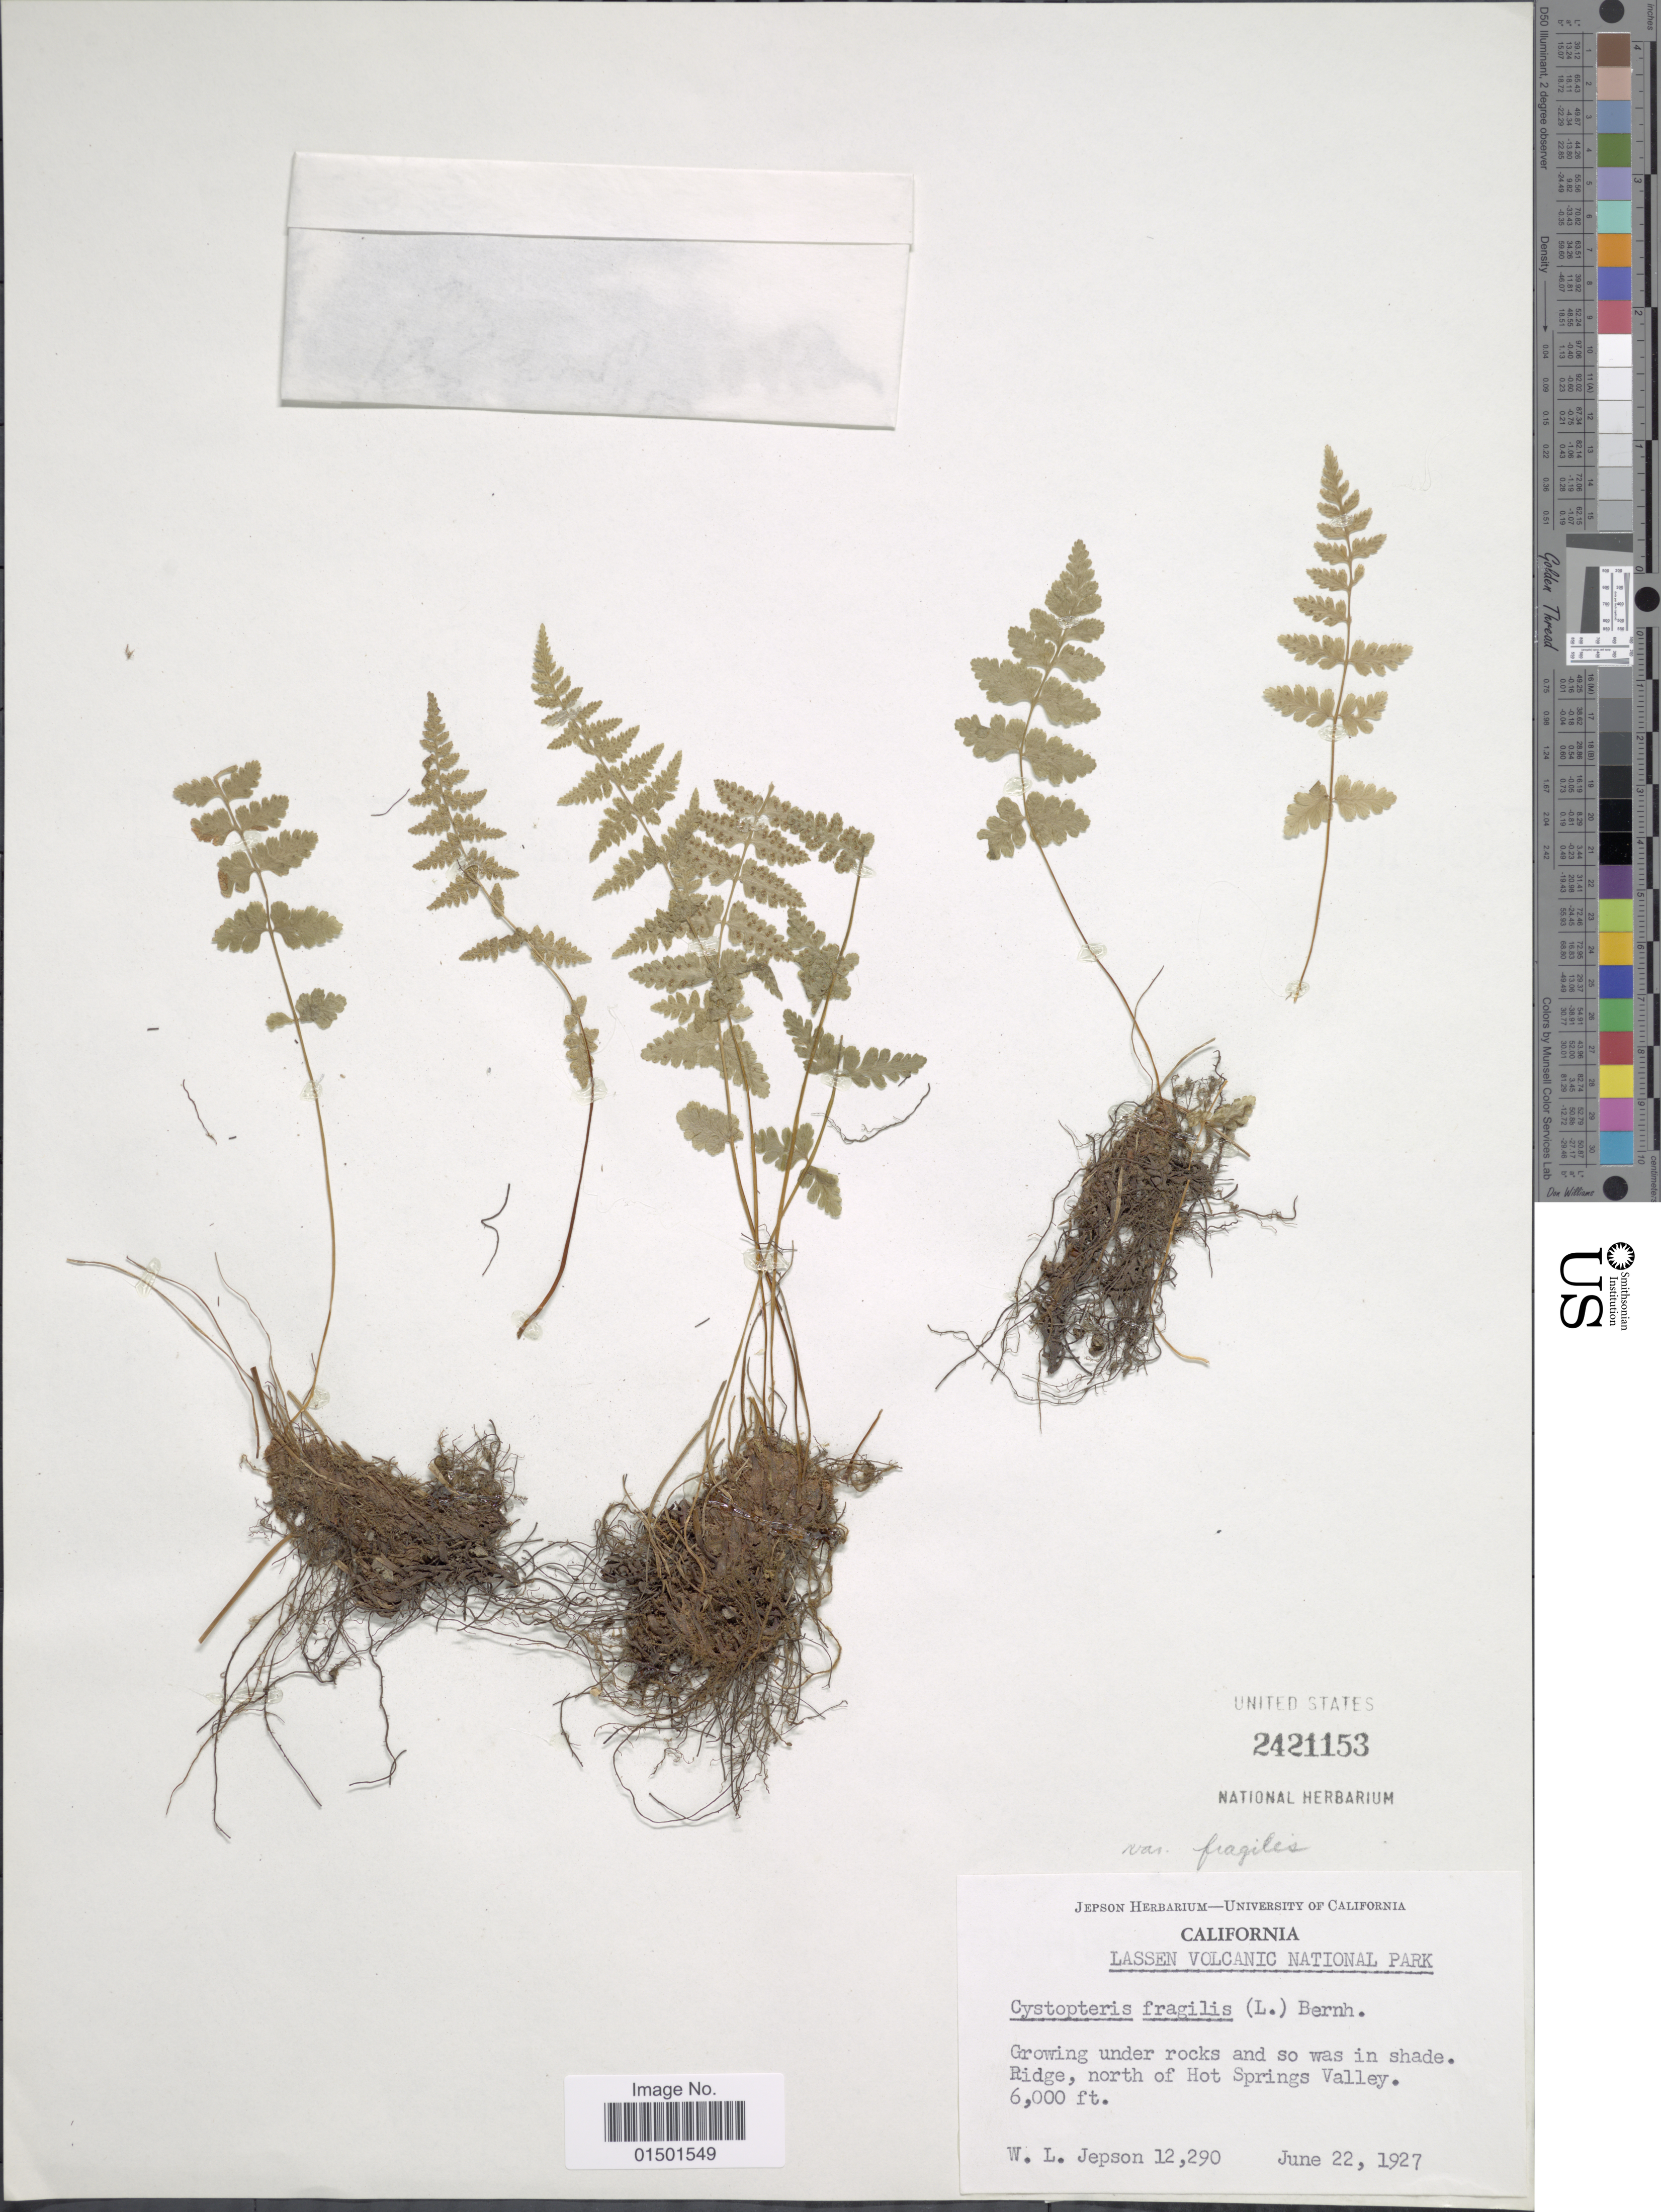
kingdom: Plantae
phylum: Tracheophyta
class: Polypodiopsida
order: Polypodiales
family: Cystopteridaceae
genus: Cystopteris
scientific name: Cystopteris fragilis var. fragilis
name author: (L.) Bernh.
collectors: W. L. Jepson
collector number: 12290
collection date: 1927-06-22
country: United States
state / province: California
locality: Lassen Volcanic National Park. Ridge, north of Hot Springs Valley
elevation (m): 1829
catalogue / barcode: US 2421153